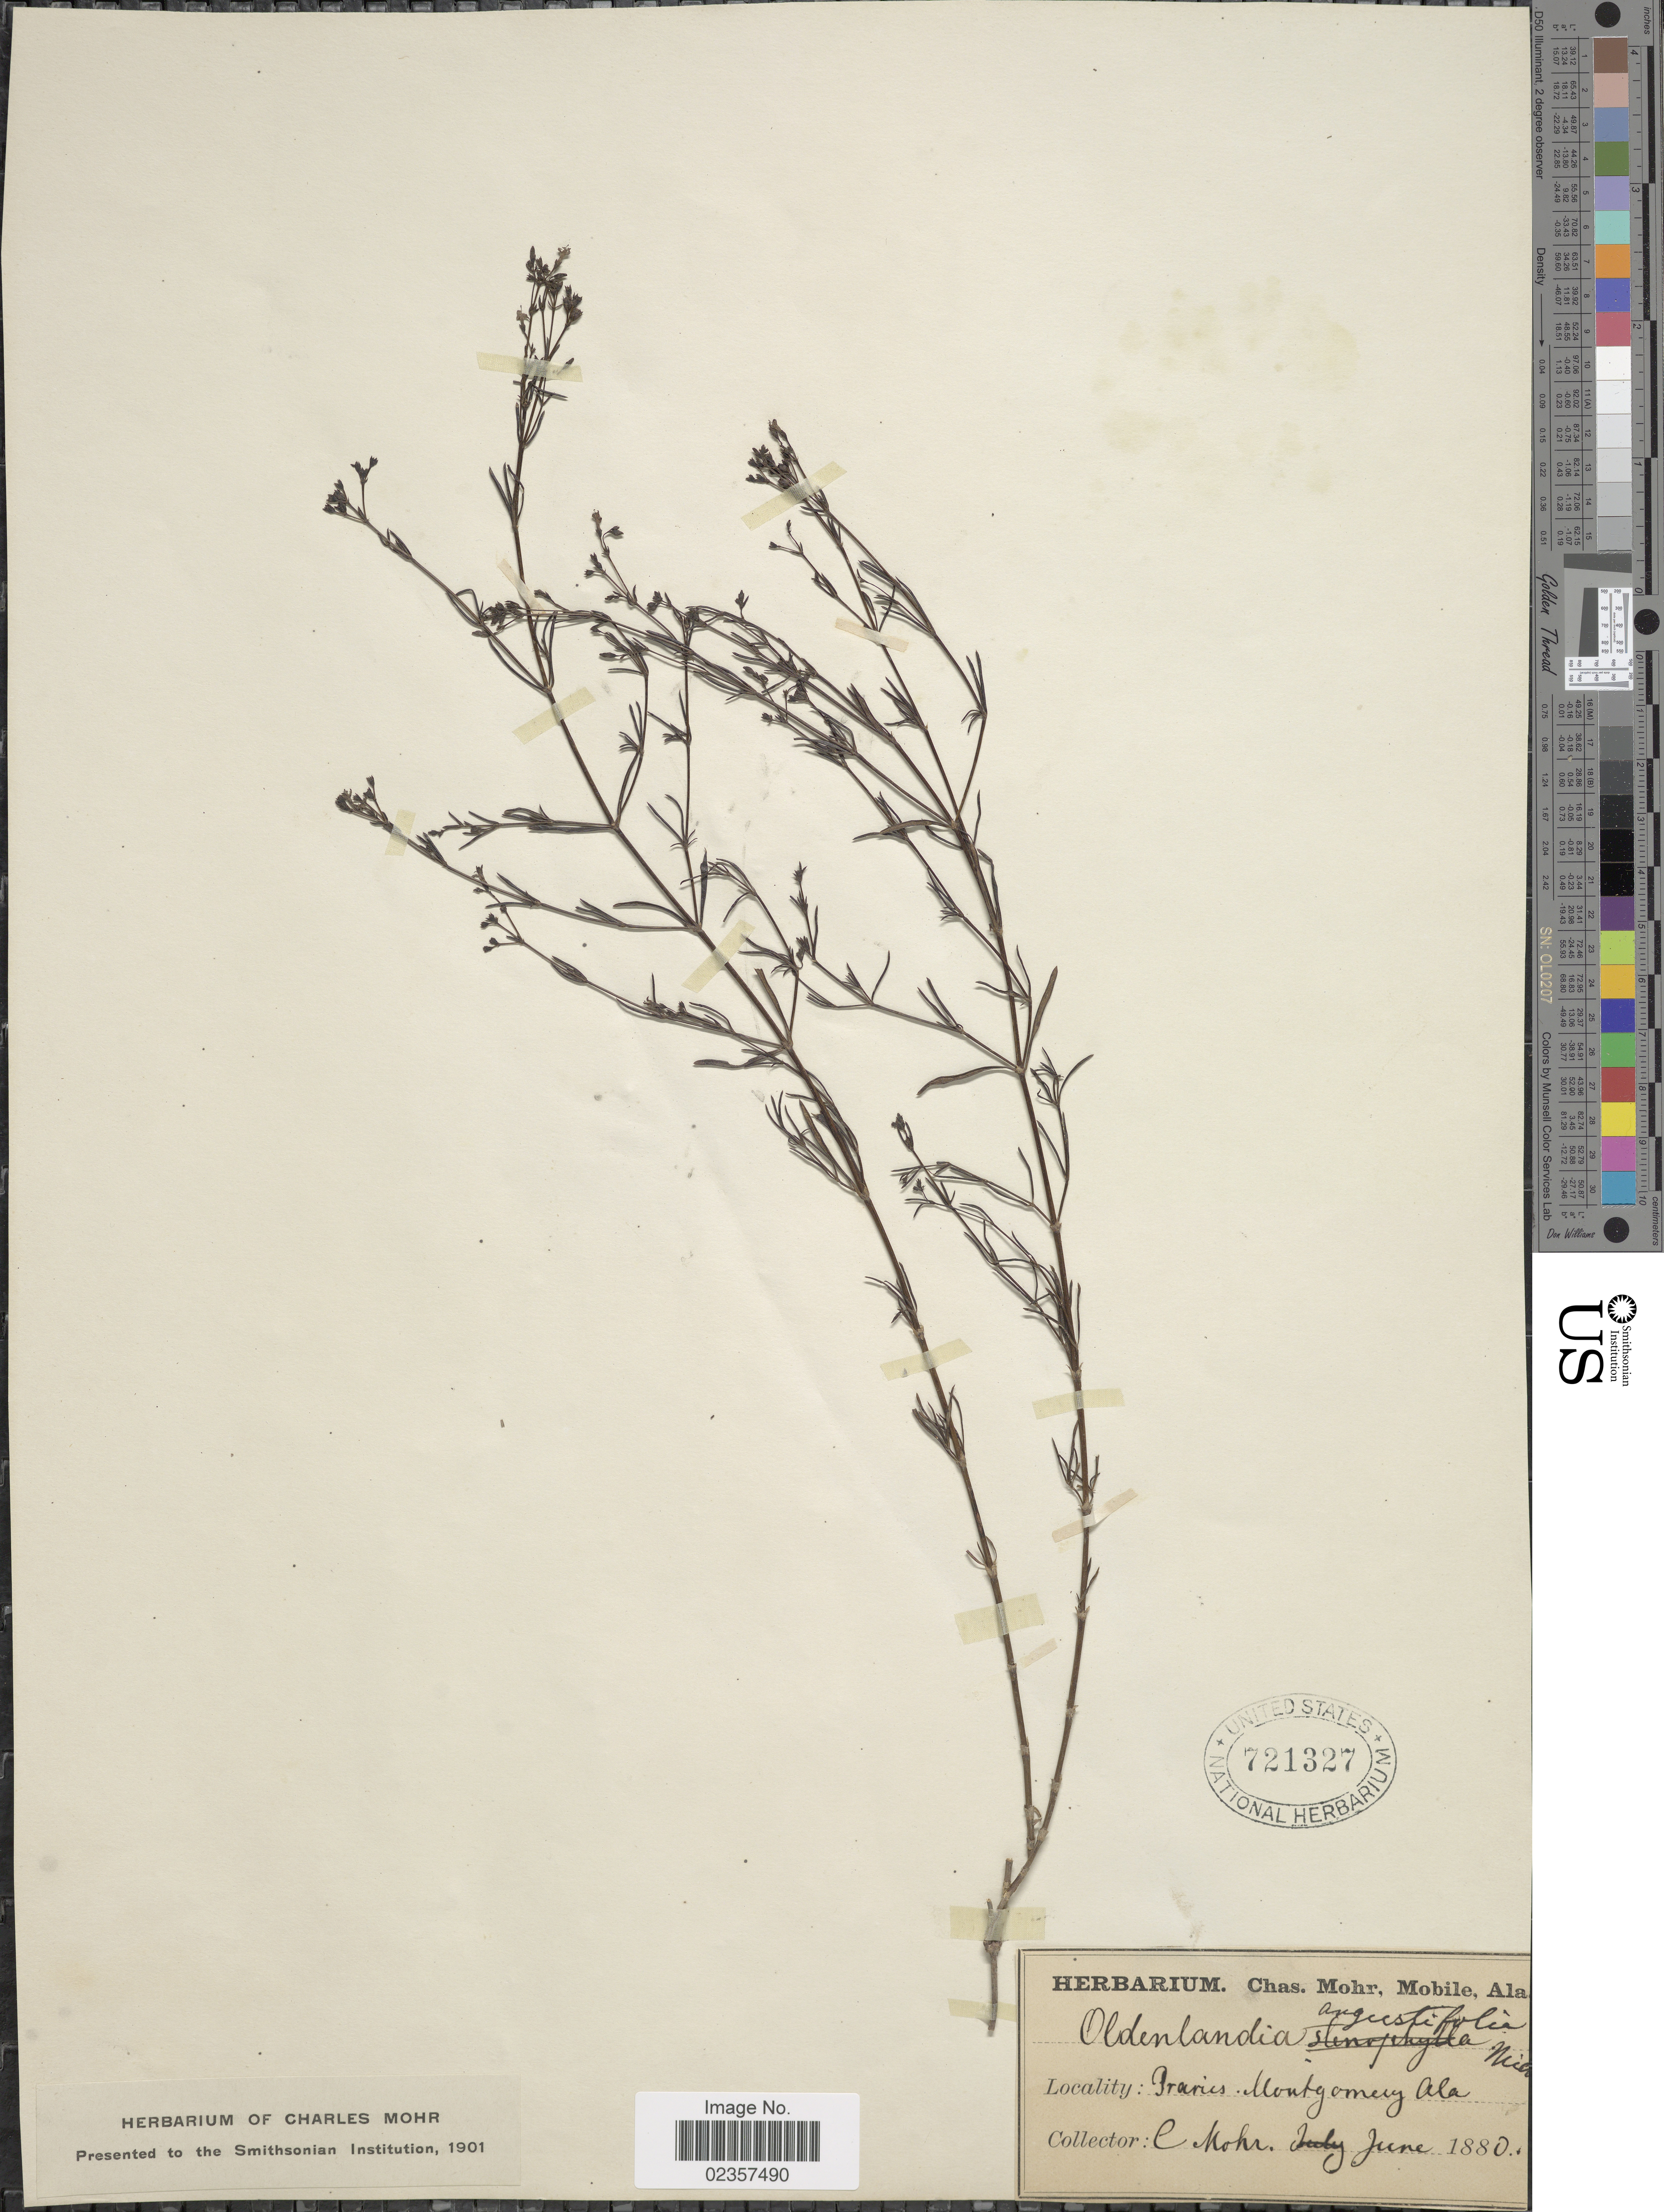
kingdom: Plantae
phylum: Tracheophyta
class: Magnoliopsida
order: Gentianales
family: Rubiaceae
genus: Houstonia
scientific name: Houstonia nigricans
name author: (Lam.) Fernald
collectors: C. T. Mohr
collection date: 1880-06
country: United States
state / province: Alabama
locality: Prairies, Montgomery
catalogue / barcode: US 721327